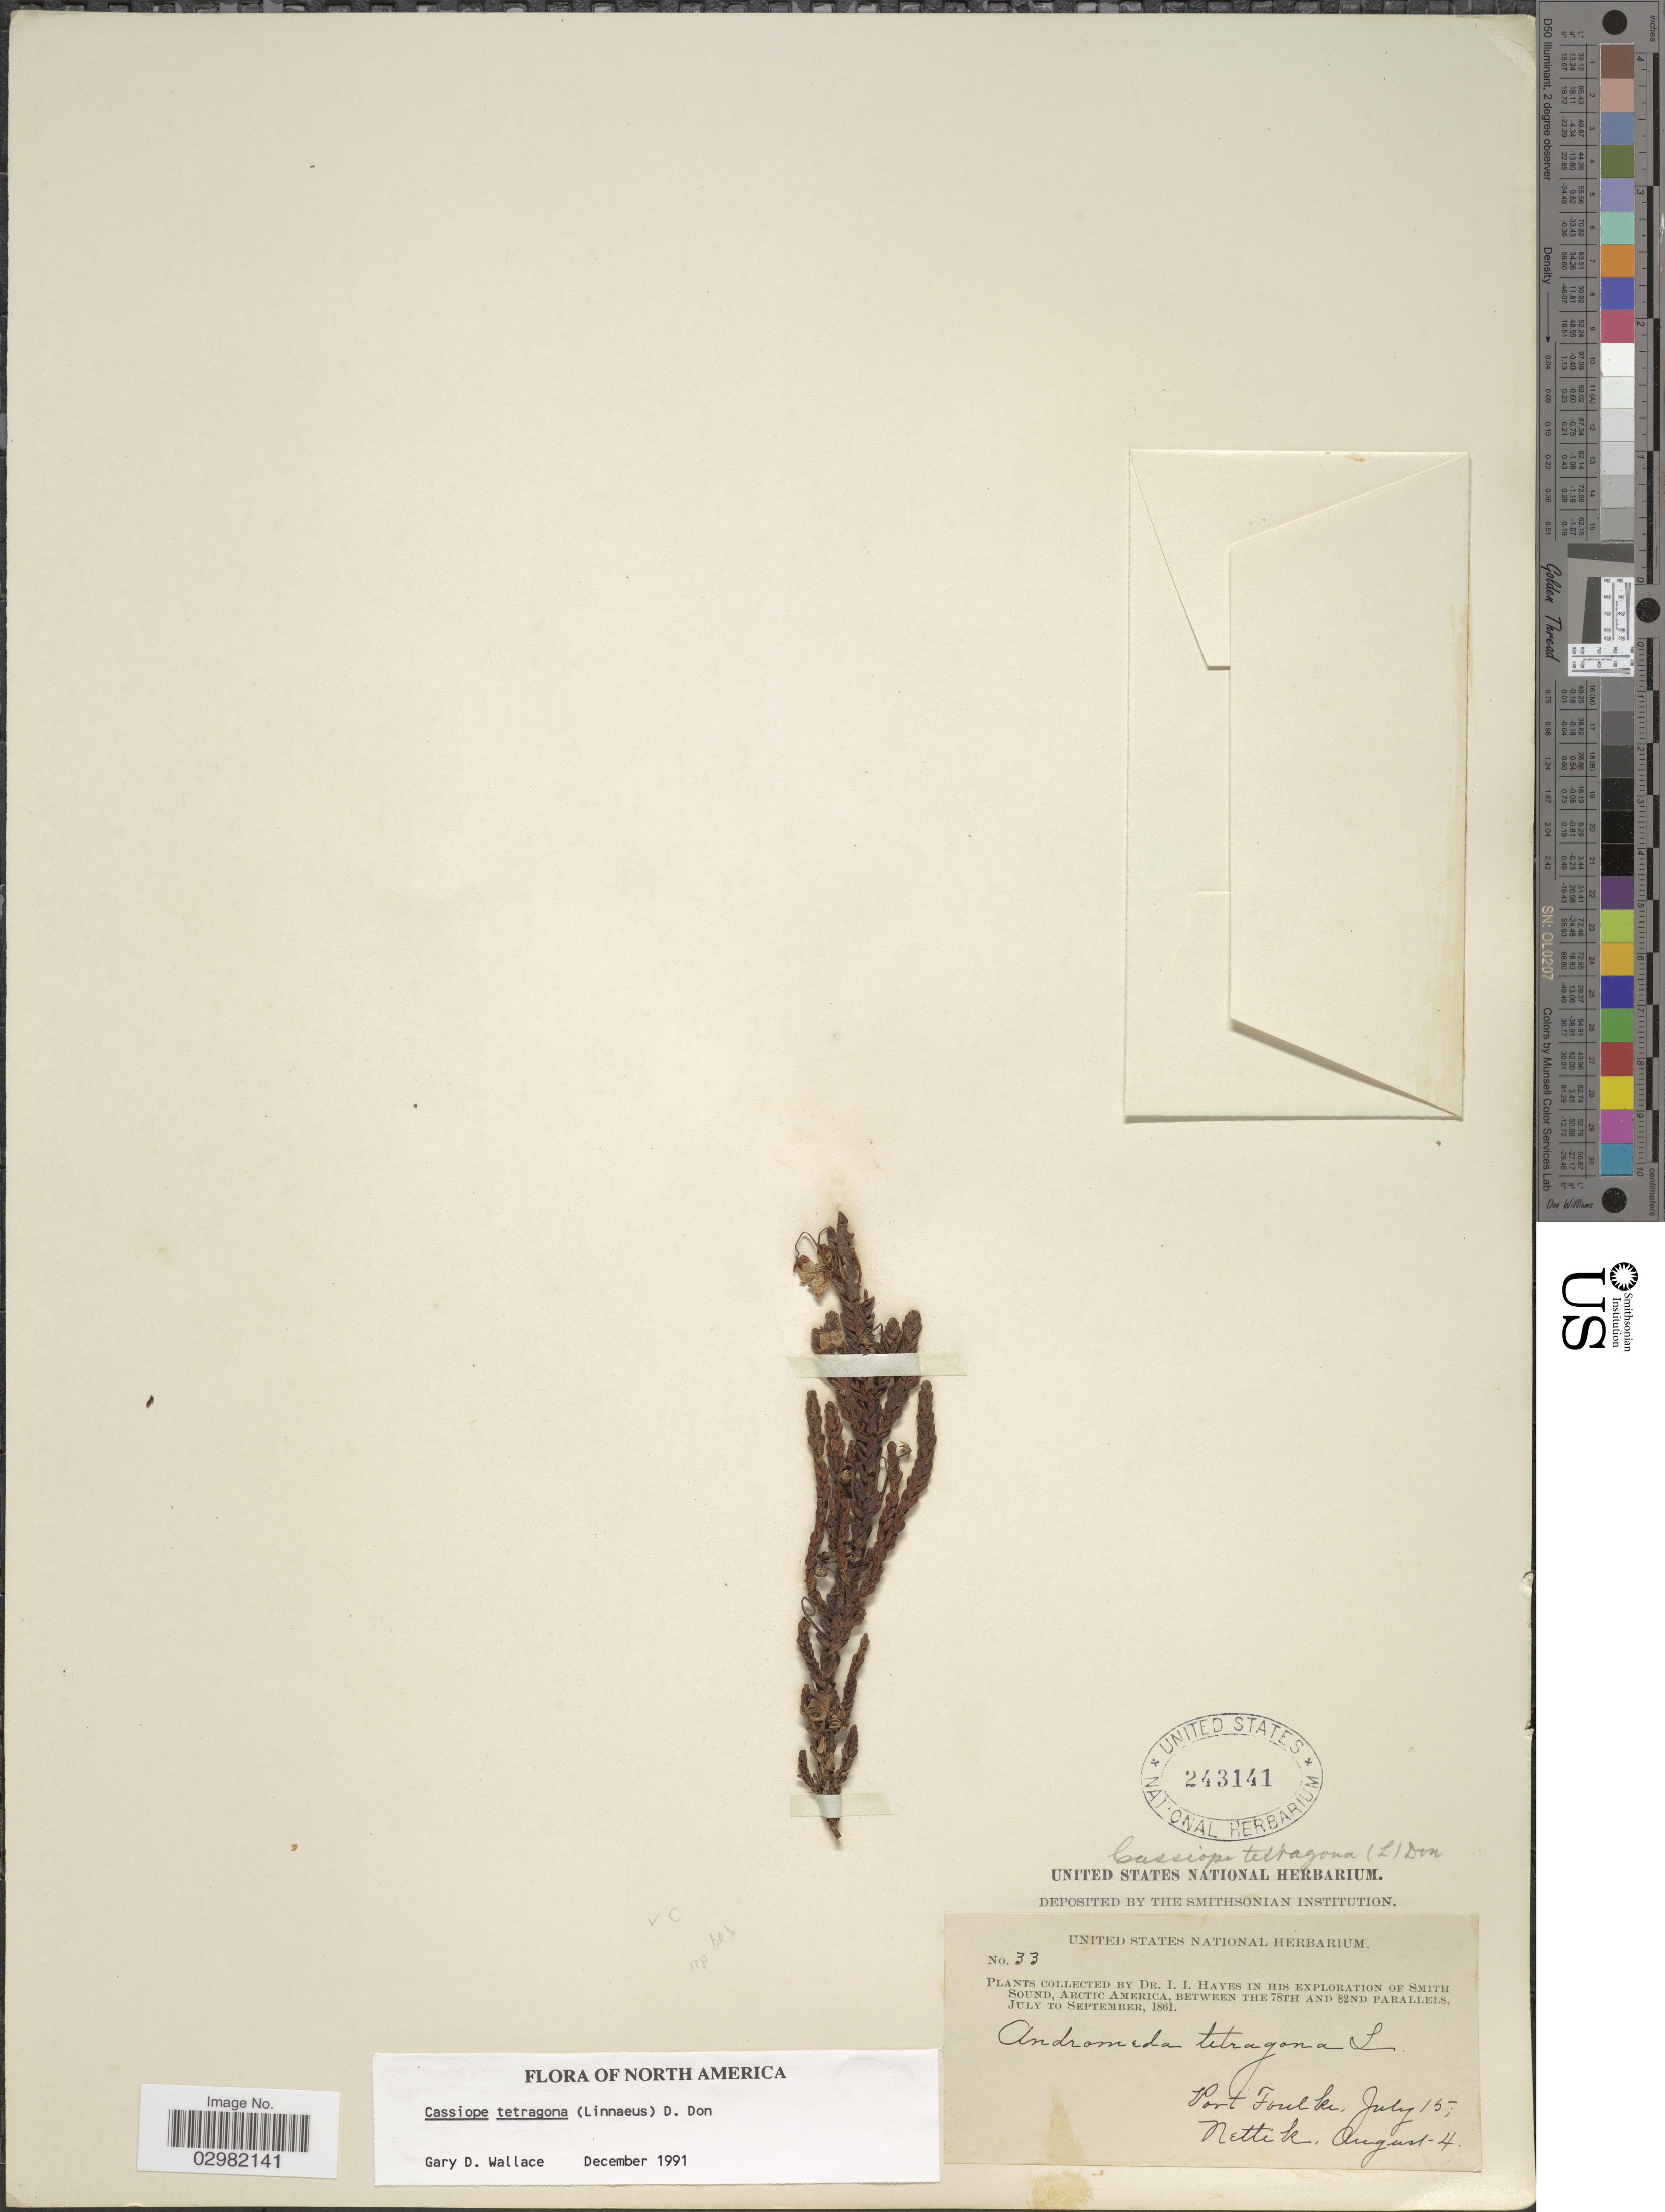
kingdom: Plantae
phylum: Tracheophyta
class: Magnoliopsida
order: Ericales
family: Ericaceae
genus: Cassiope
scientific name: Cassiope tetragona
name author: (L.) D. Don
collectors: I. I. Hayes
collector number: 33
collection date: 1861-07-15/1861-08-04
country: Greenland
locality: Arctic America, Port Foulke. Nettik.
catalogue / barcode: US 243141